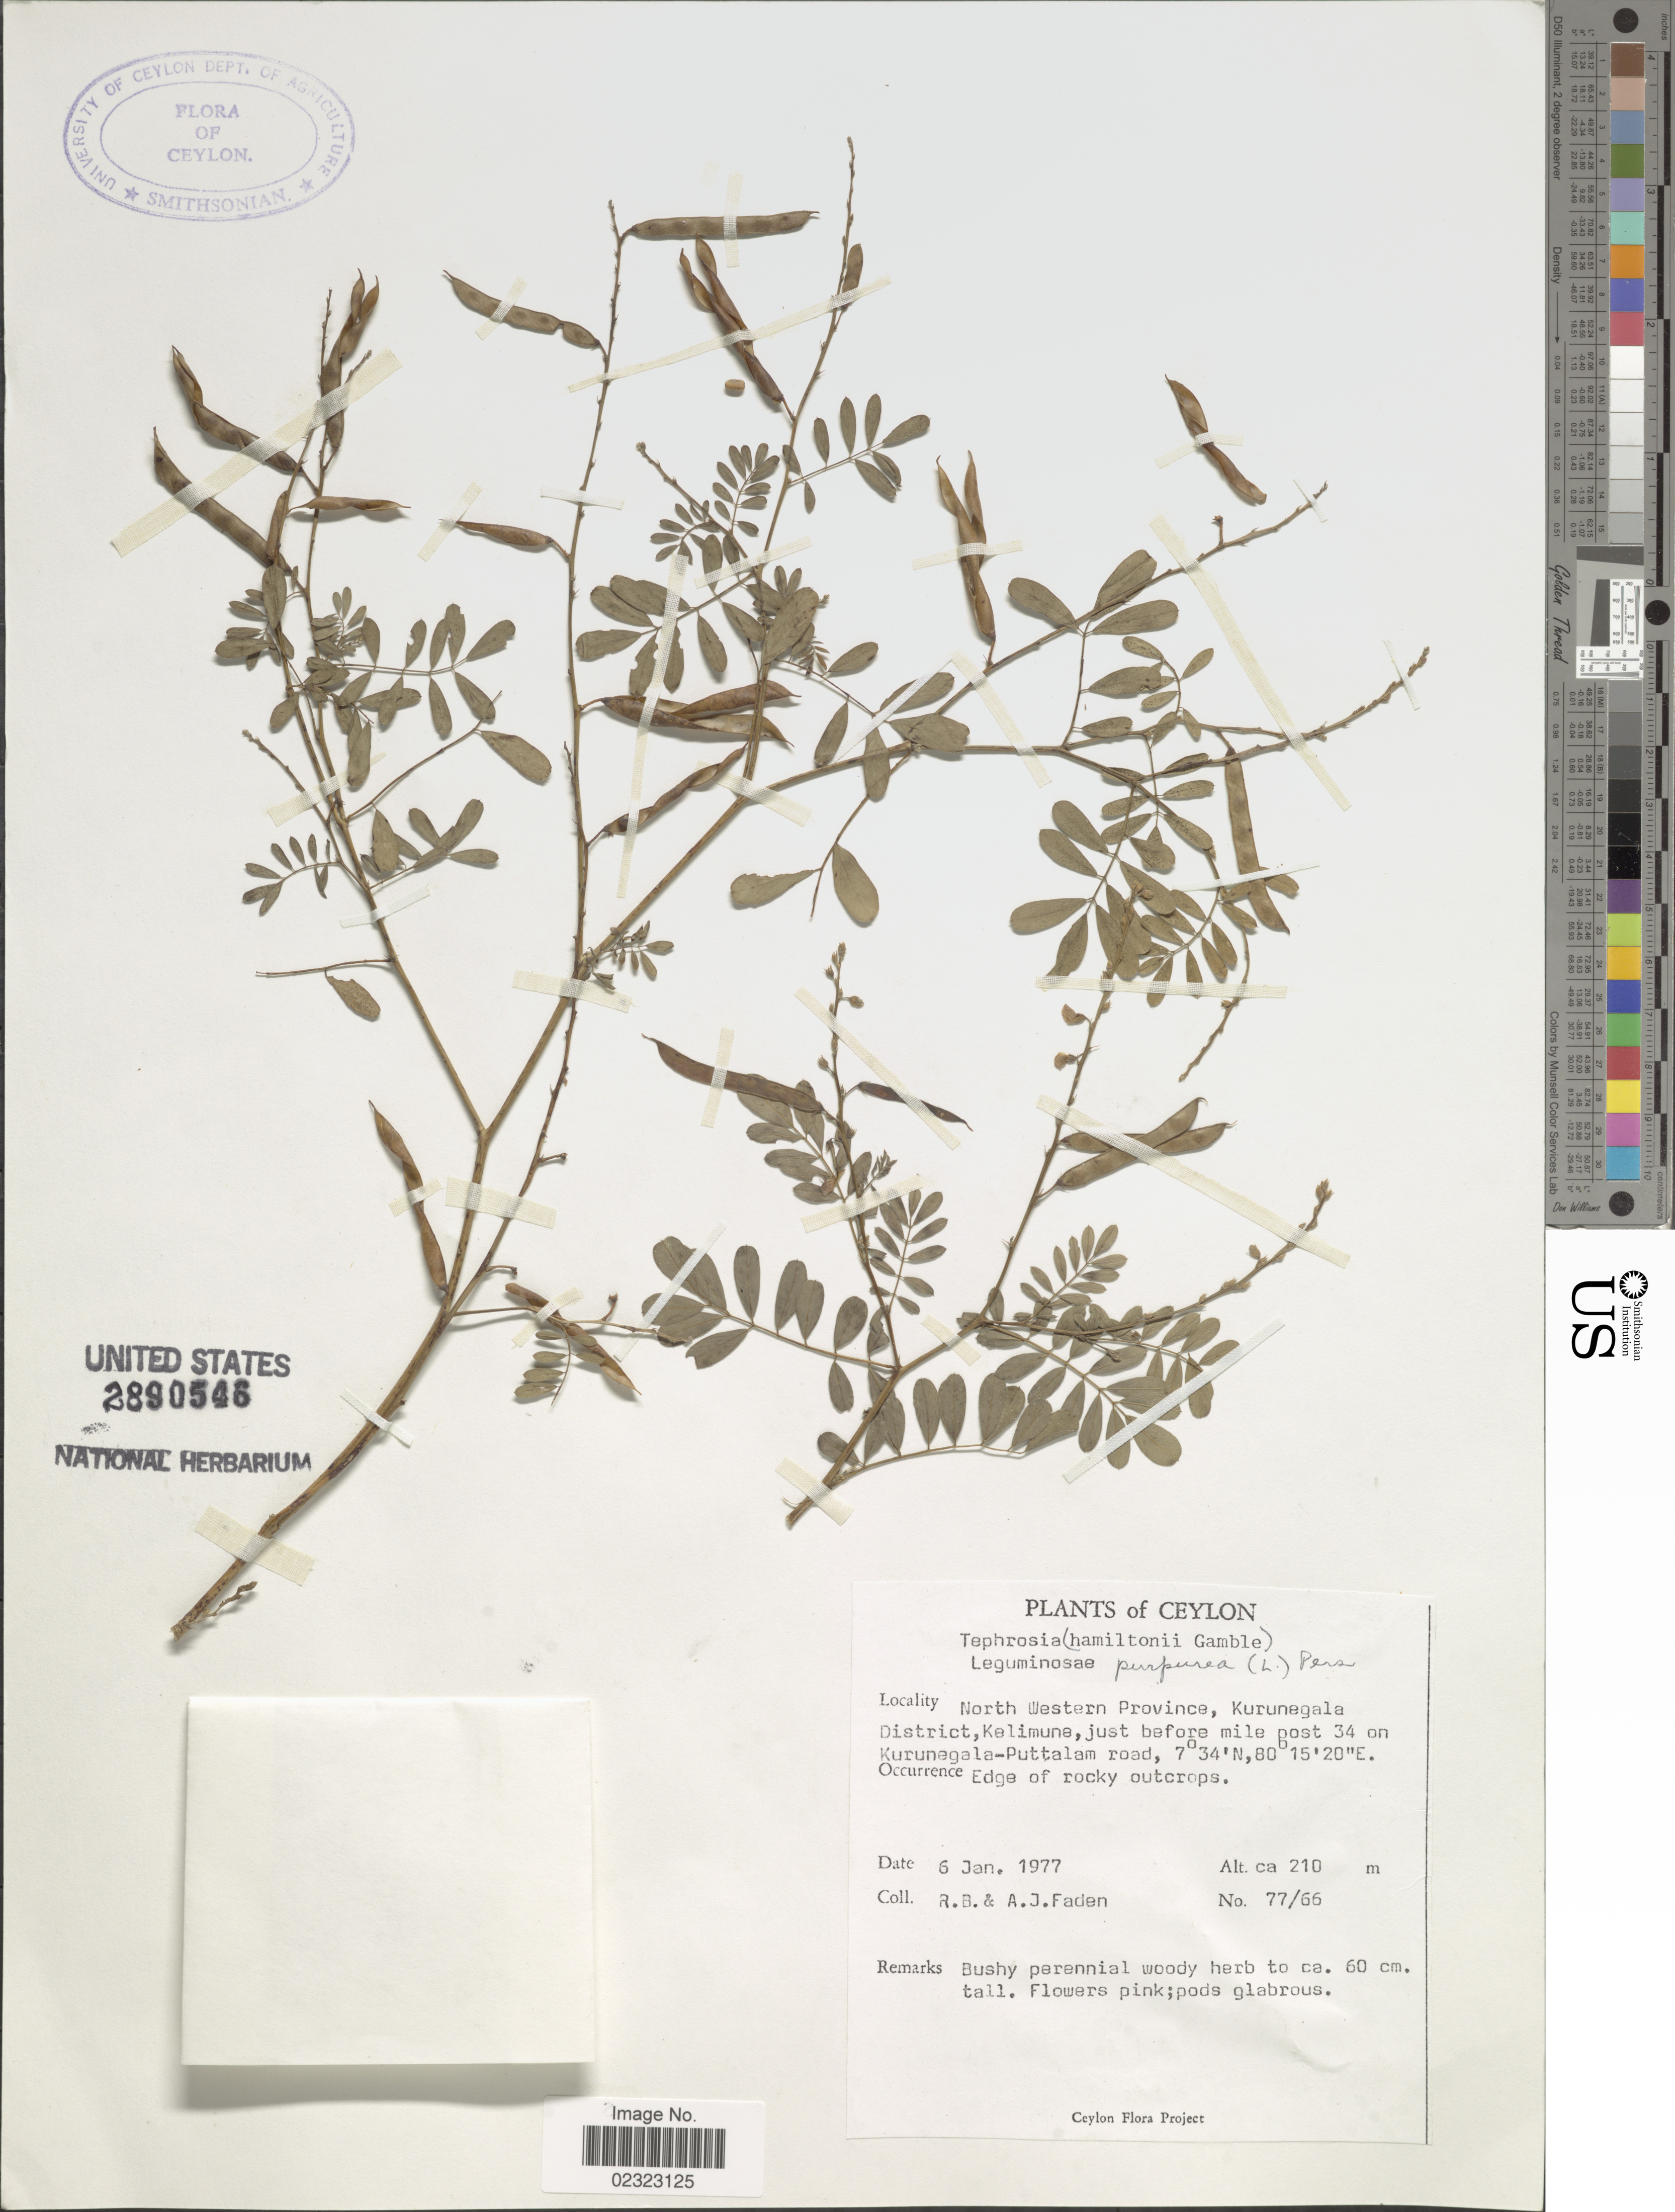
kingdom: Plantae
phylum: Tracheophyta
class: Magnoliopsida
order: Fabales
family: Fabaceae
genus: Tephrosia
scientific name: Tephrosia purpurea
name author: (L.) Pers.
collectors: R. B. Faden & A. J. Faden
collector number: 77/65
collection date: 1977-01-06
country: Sri Lanka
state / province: North Western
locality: Ceylon. Kurunegala District, Kalimuna, just before mile post 34 on Kurunegala-Puttalam road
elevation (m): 210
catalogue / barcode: US 2890546